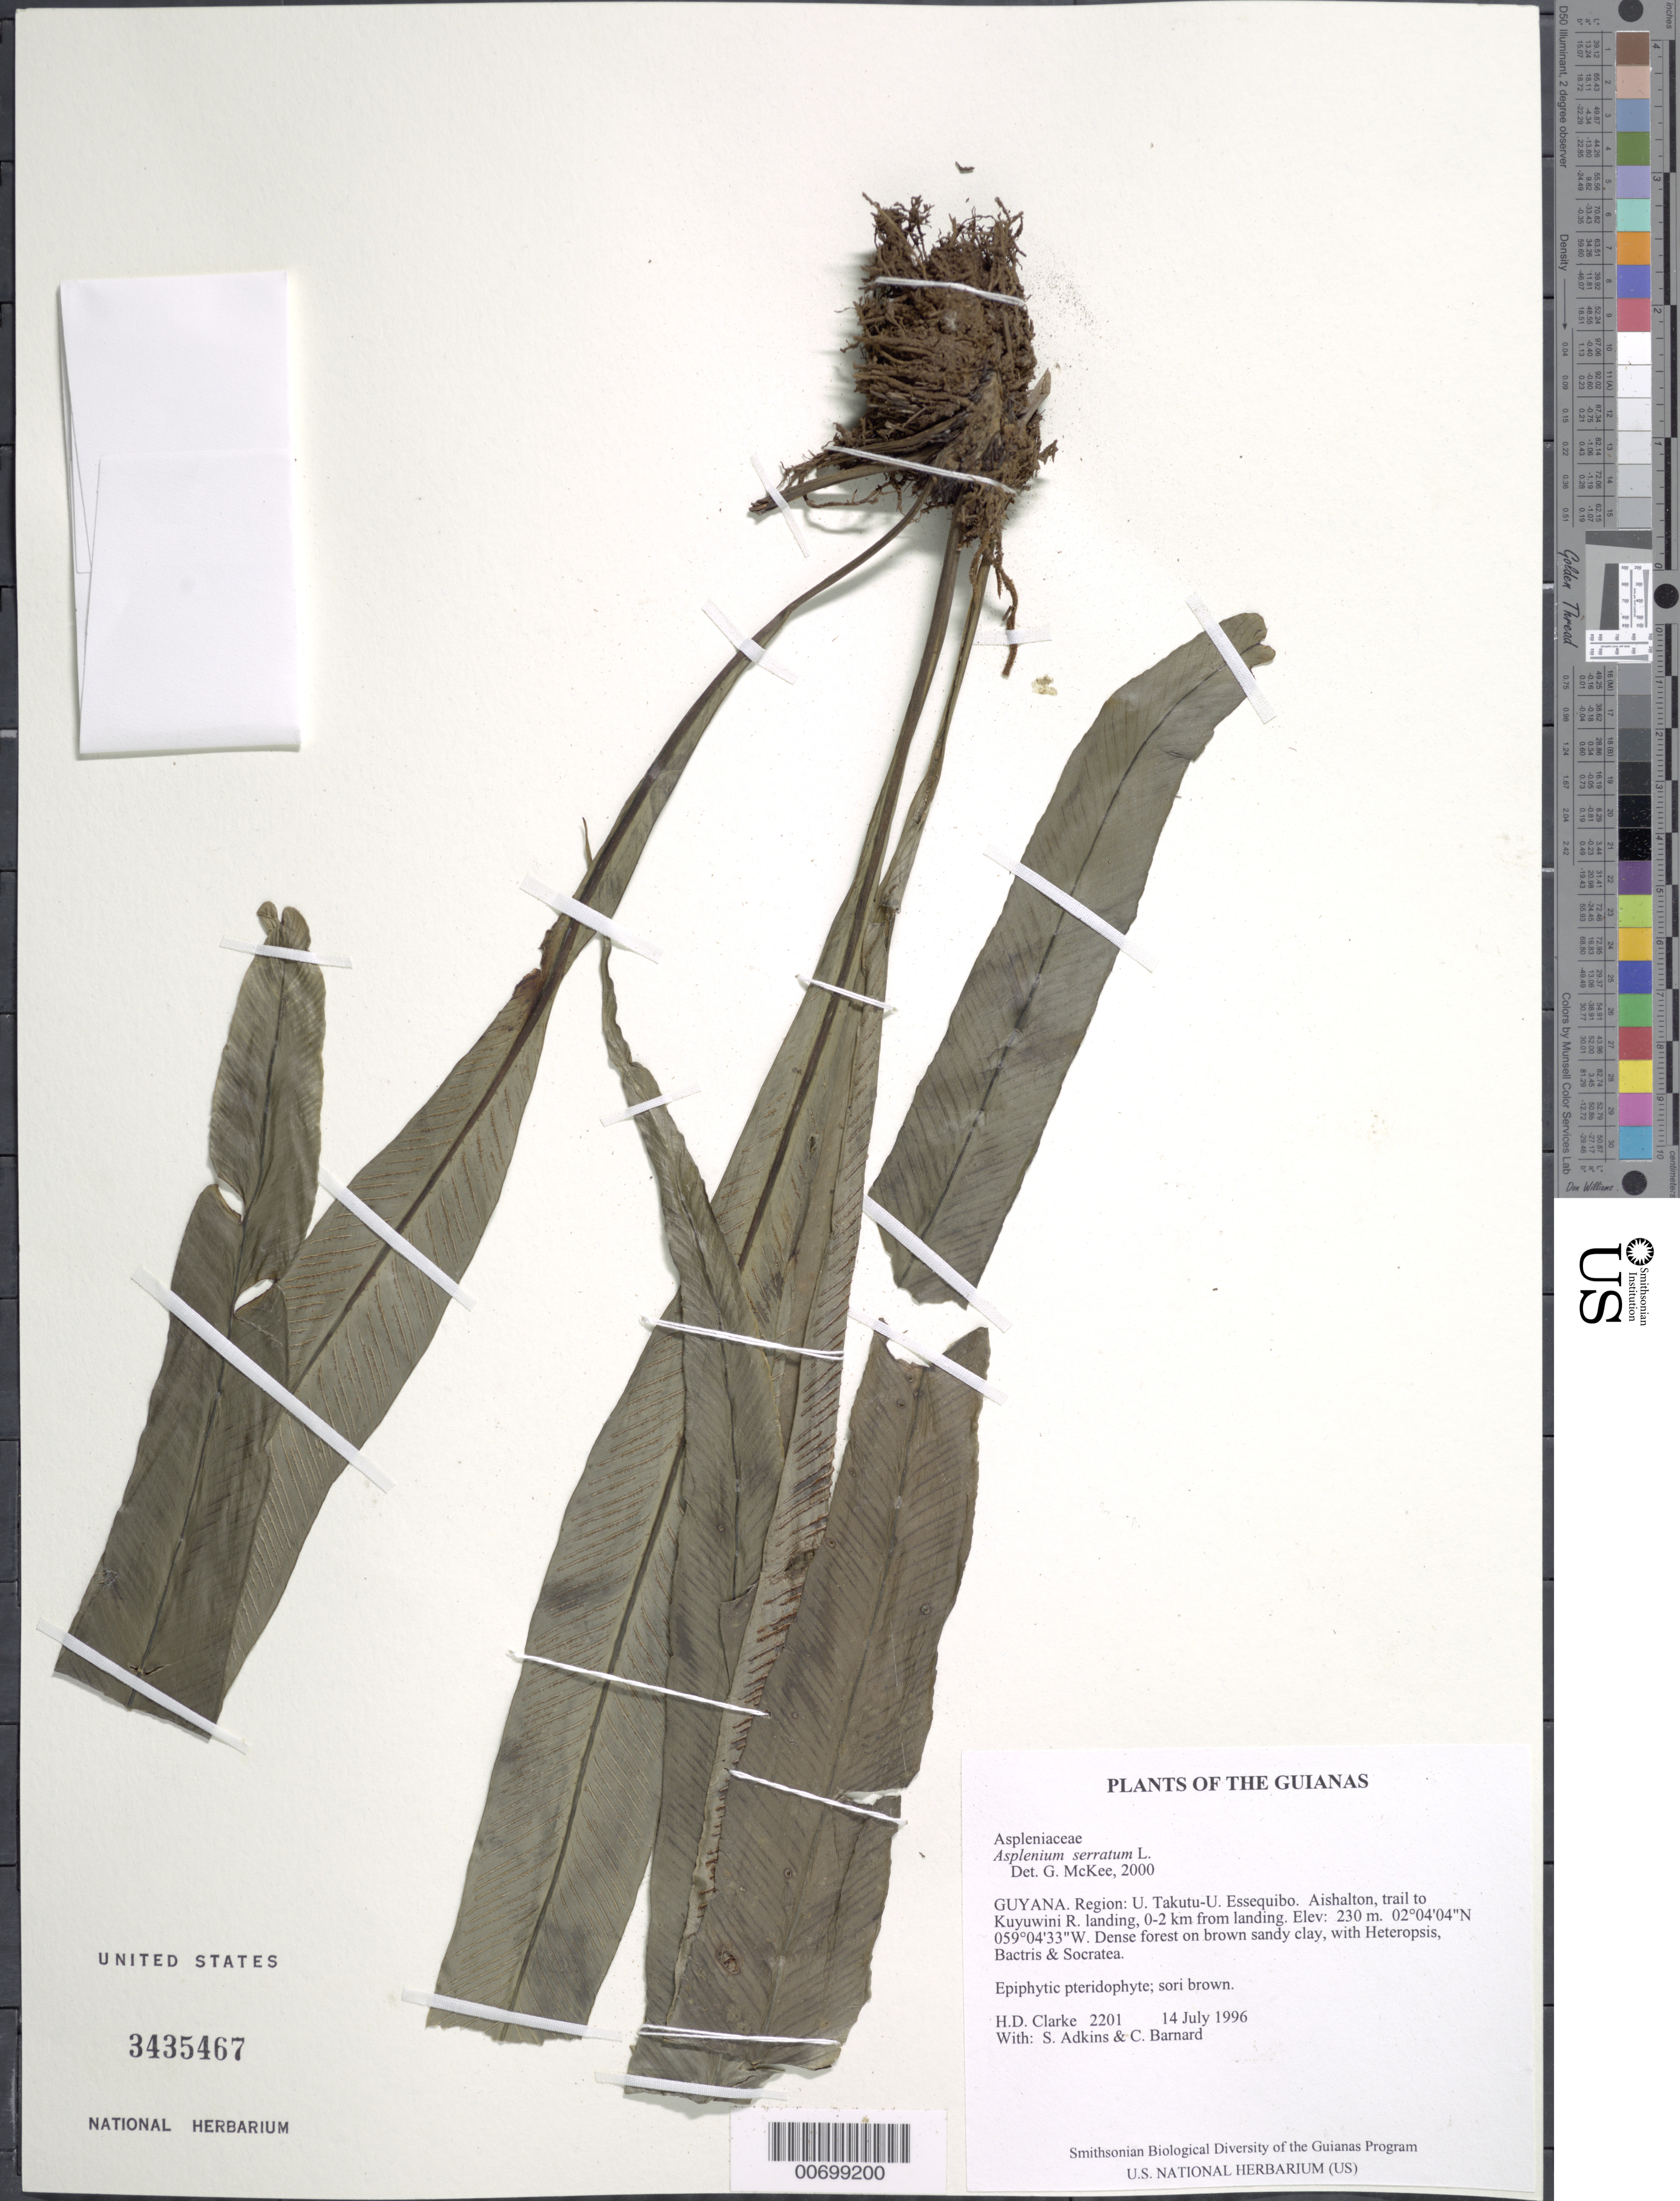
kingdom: Plantae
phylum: Tracheophyta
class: Polypodiopsida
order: Polypodiales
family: Aspleniaceae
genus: Asplenium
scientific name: Asplenium serratum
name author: L.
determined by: McKee, G. S., (US), NMNH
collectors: H. D. Clarke, S. Adkins & C. Bernard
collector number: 2201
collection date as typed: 14 July 1996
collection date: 1996-07-14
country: Guyana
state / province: U. Takutu-U. Essequibo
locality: Aishalton, trail to Kuyuwini R. landing, 0-2 km from landing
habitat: Dense forest on brown sandy clay, with Heteropsis, Bactris & Socratea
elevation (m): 230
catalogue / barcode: US 3435467